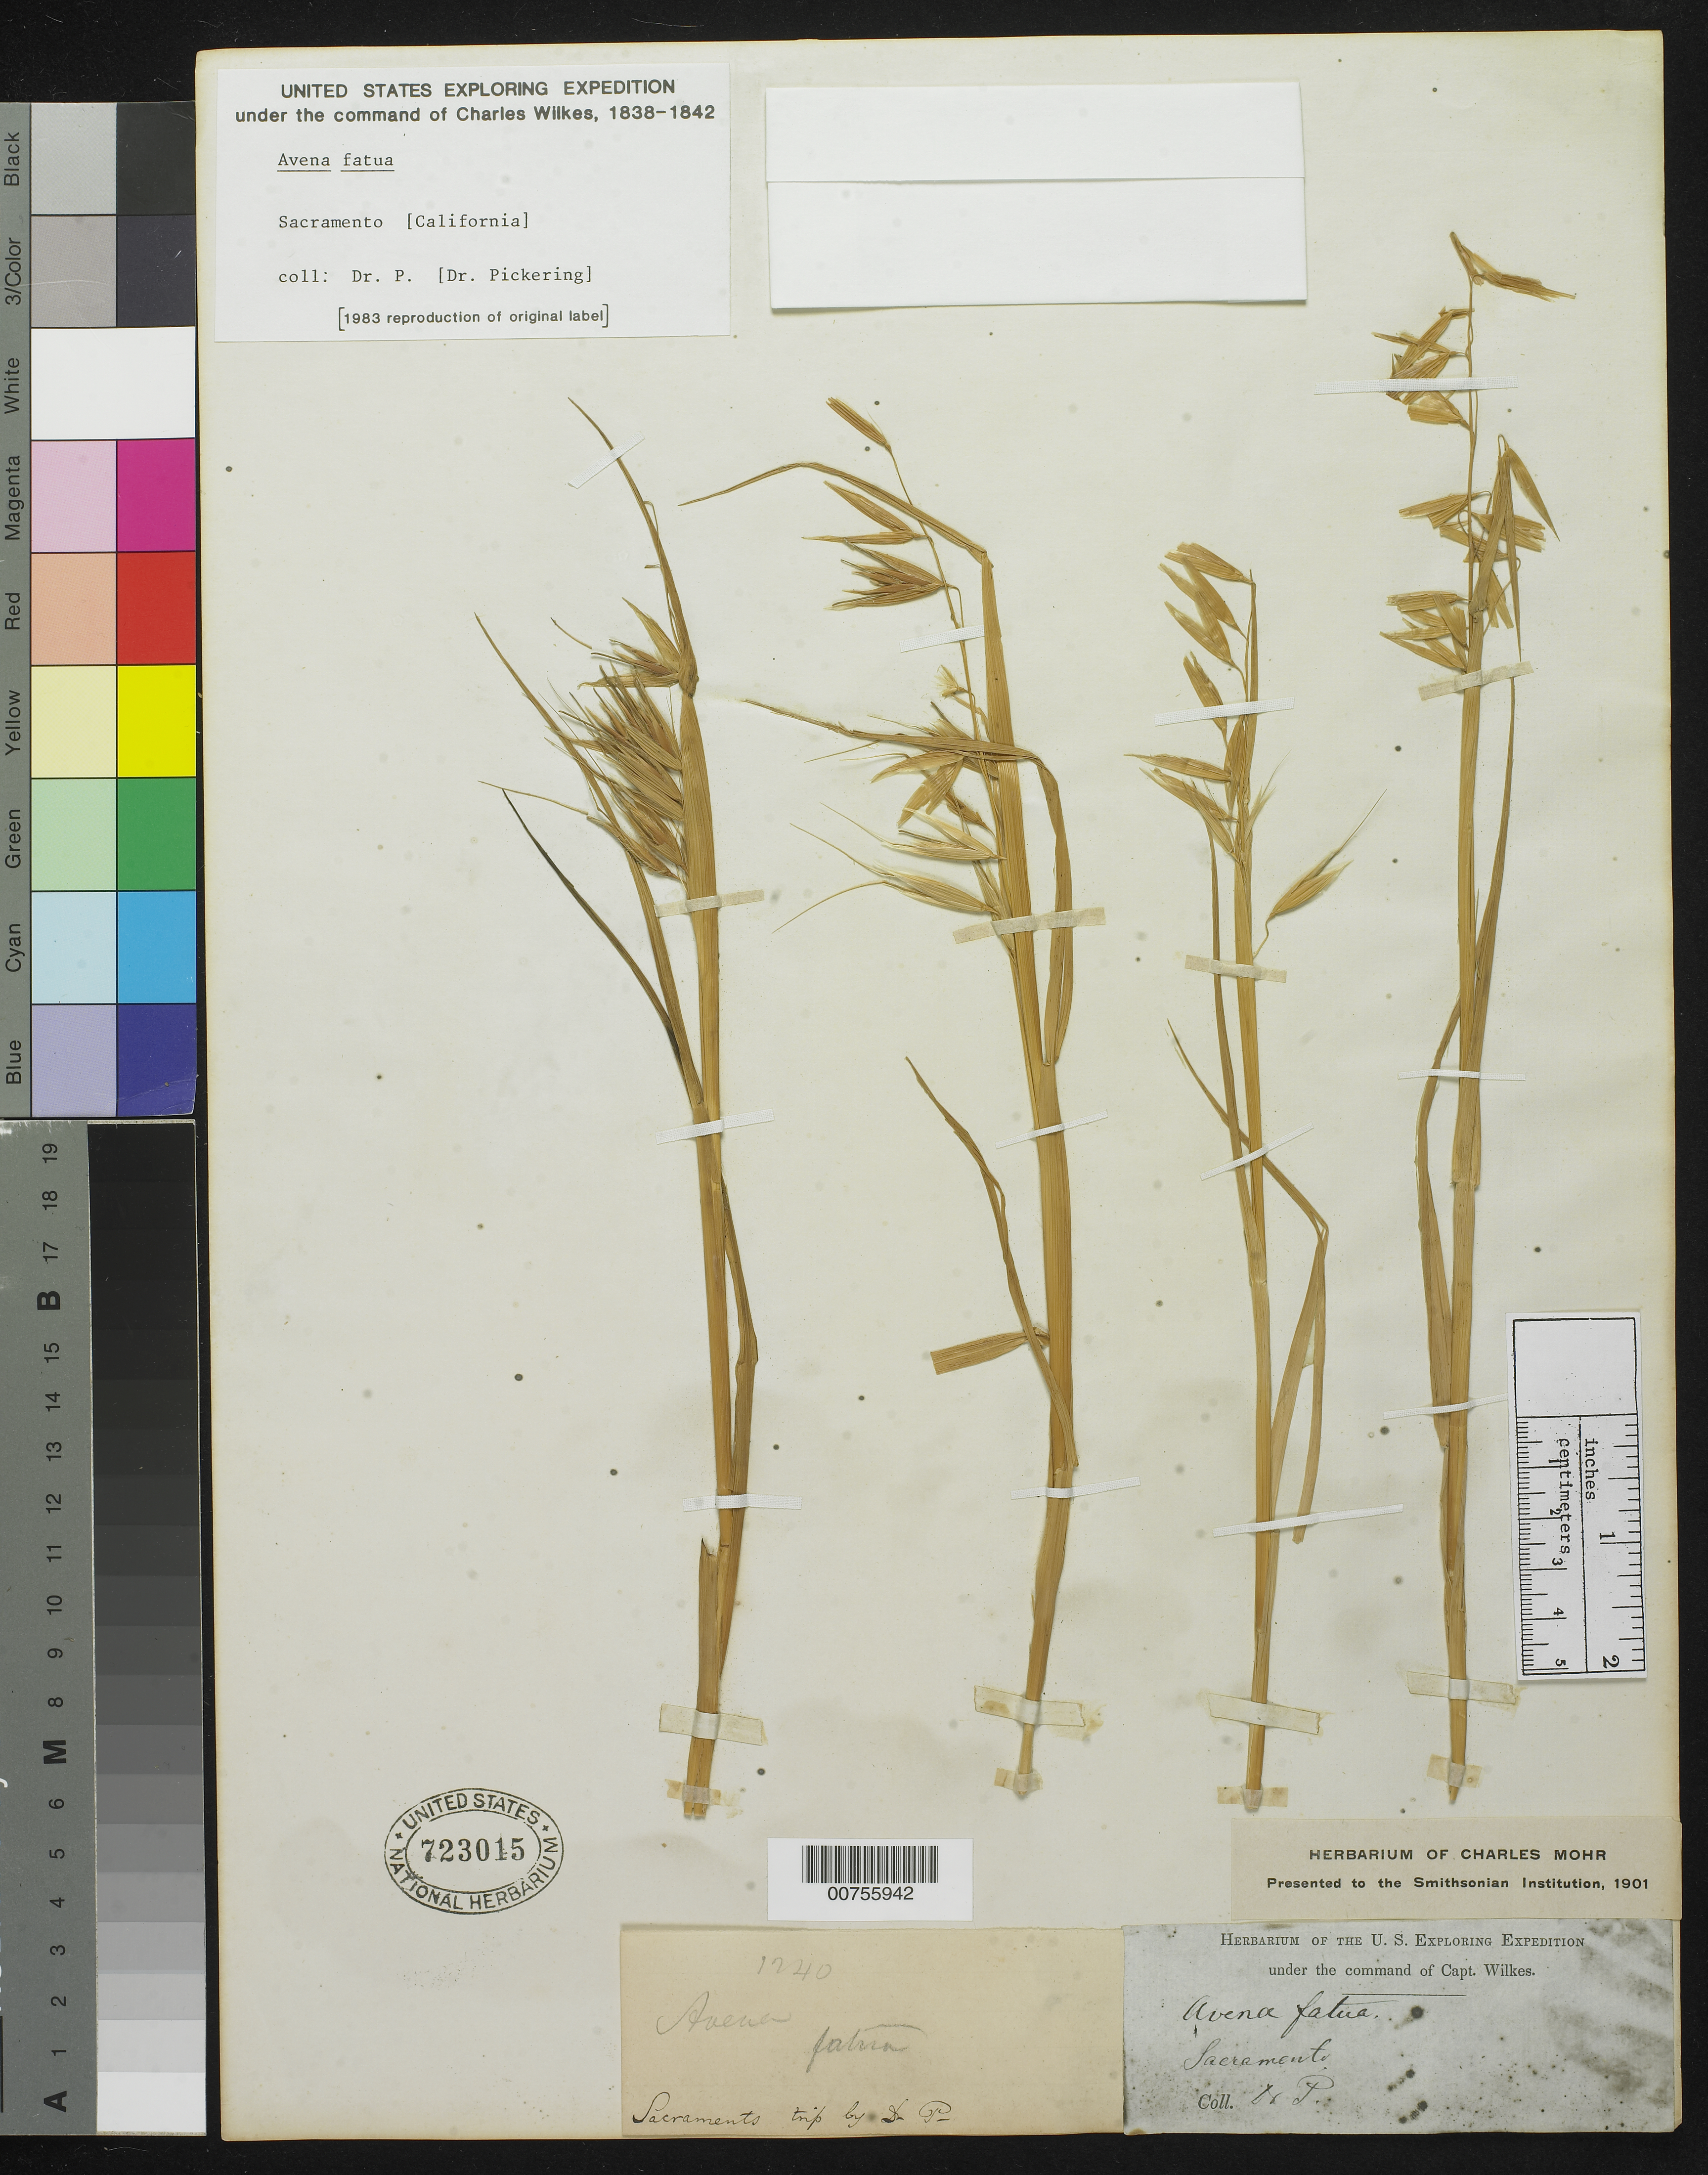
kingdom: Plantae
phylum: Tracheophyta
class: Liliopsida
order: Poales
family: Poaceae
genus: Avena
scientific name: Avena fatua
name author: L.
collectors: Wilkes Explor. Exped.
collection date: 1838/1842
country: United States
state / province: California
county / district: Sacramento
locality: Sacramento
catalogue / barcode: US 723015